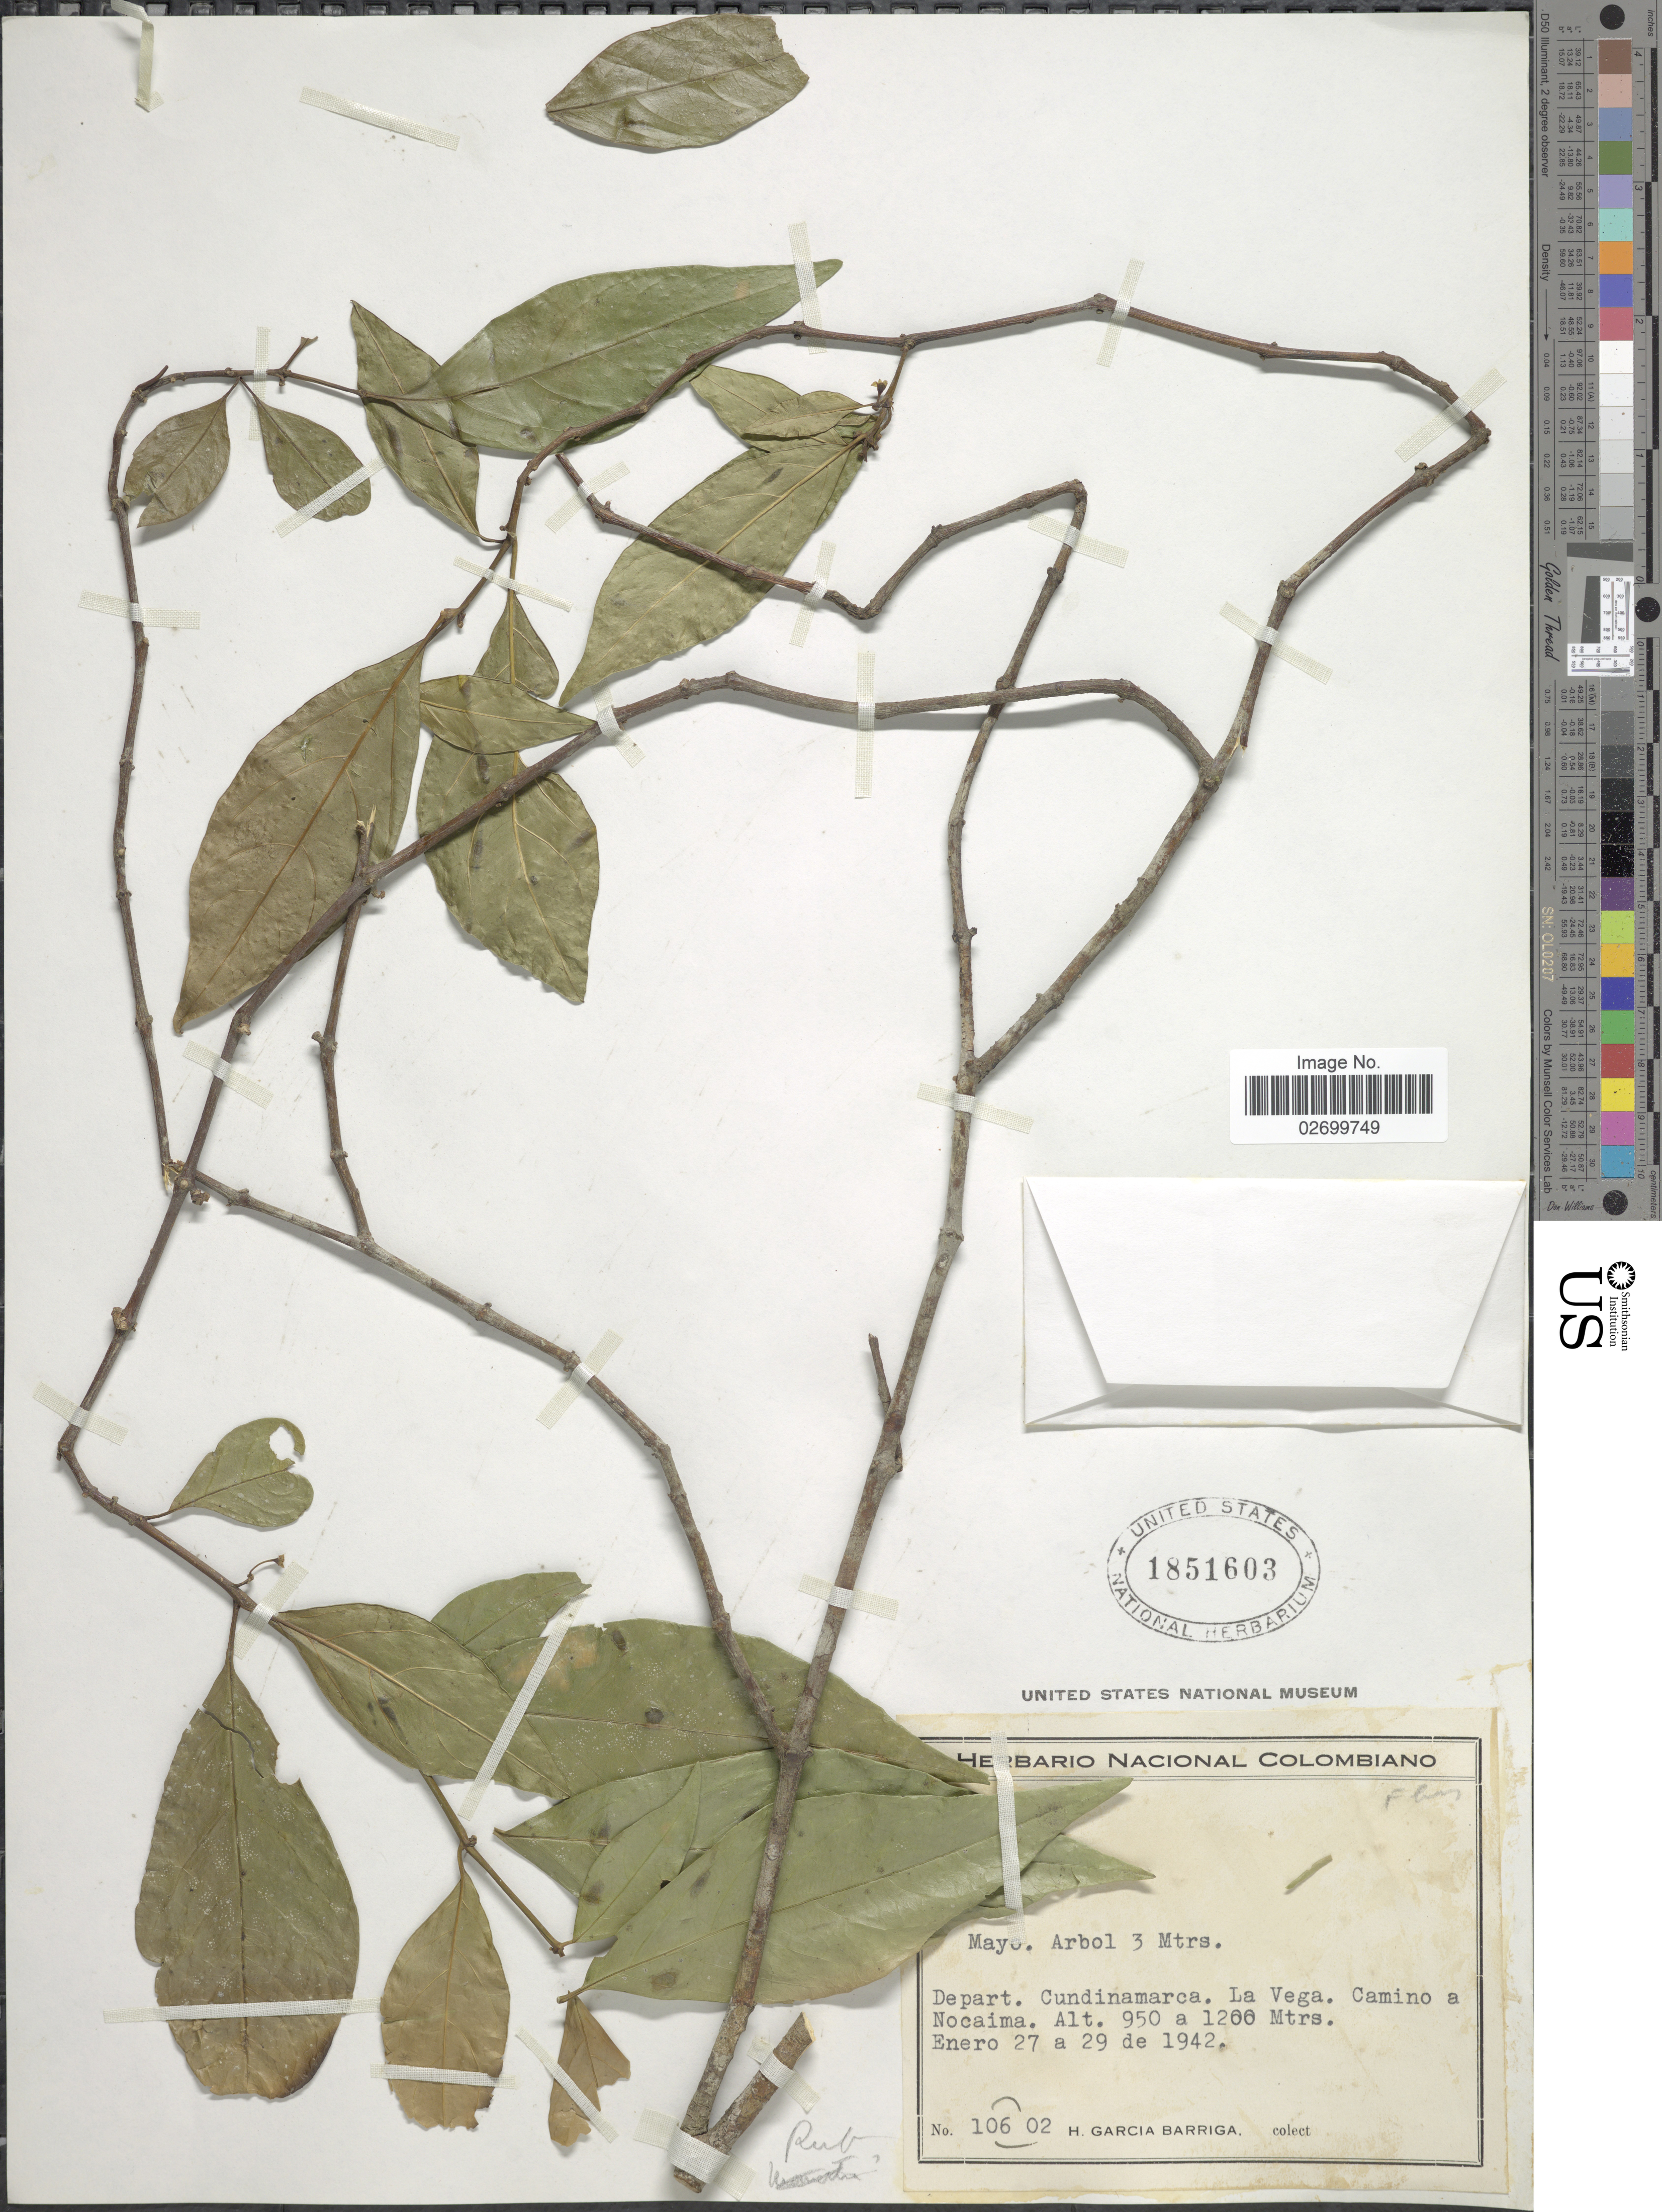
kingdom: Plantae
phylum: Tracheophyta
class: Magnoliopsida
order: Gentianales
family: Rubiaceae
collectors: H. García Barriga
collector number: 10602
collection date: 1942-01-27/1942-01-29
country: Colombia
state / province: Cundinamarca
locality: Depart. Cundinamarca. La Vega. Camino a Nocaima.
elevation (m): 950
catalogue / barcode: US 1851603